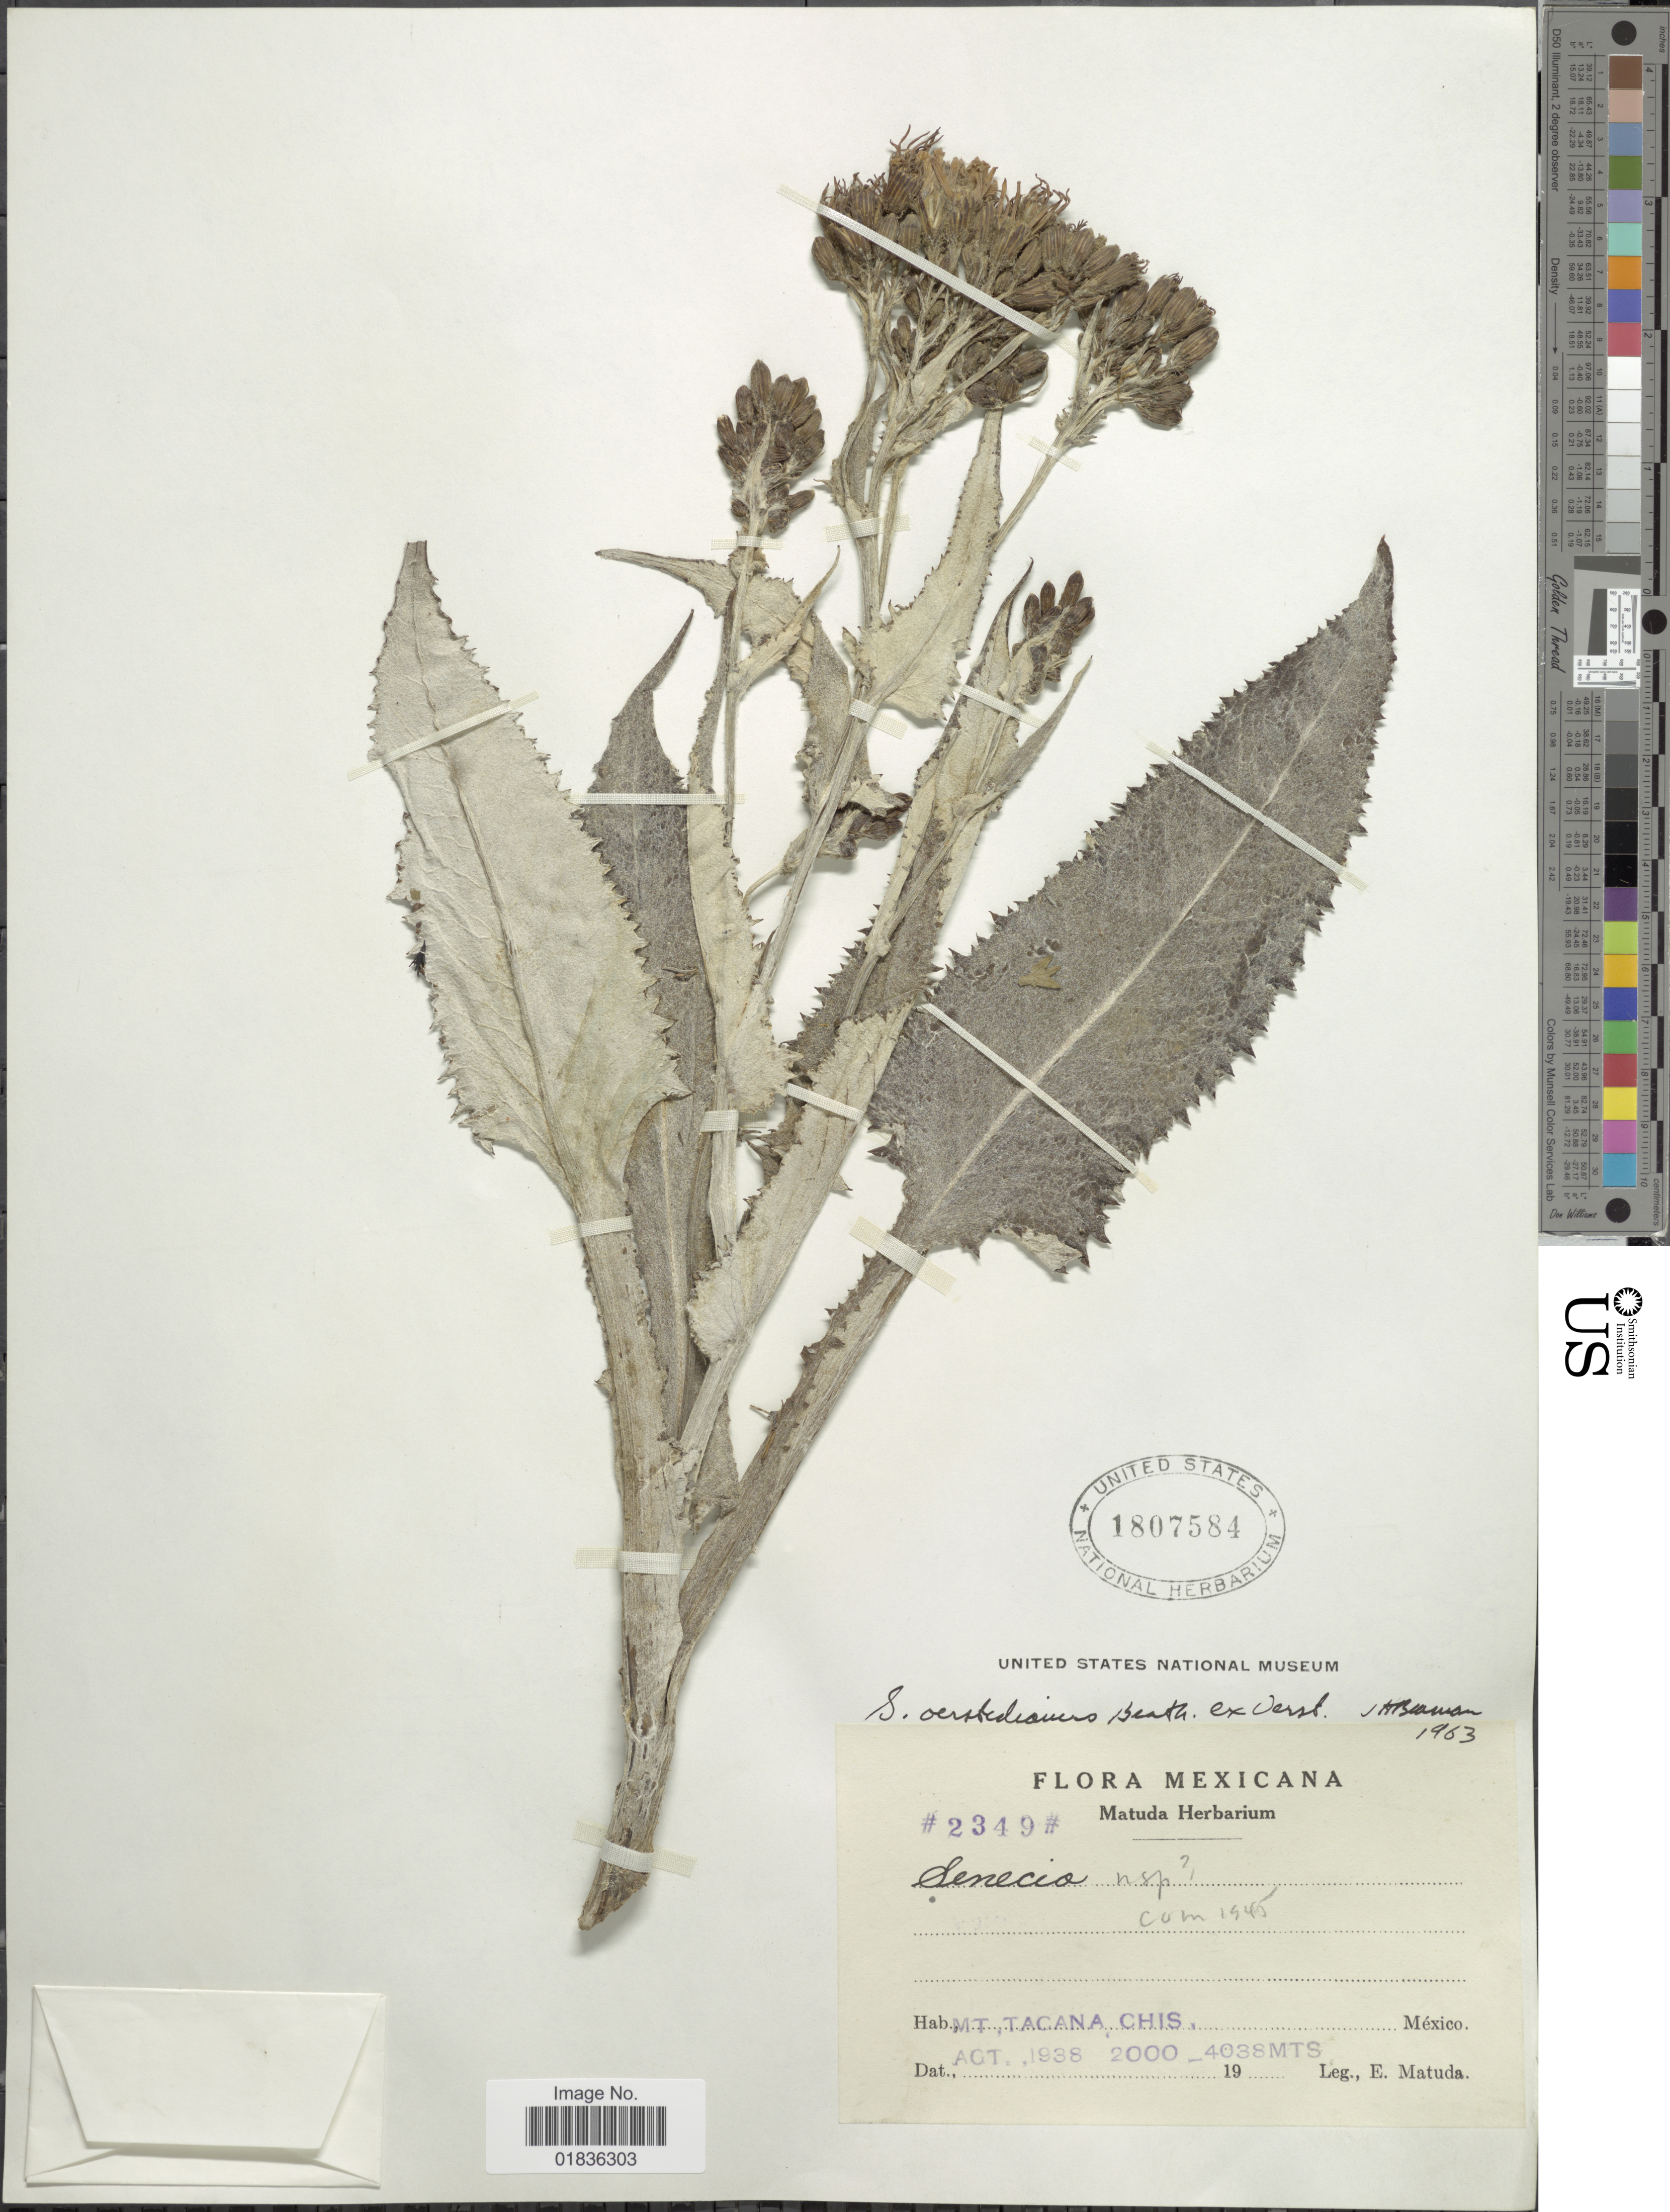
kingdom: Plantae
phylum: Tracheophyta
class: Magnoliopsida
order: Asterales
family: Asteraceae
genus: Senecio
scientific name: Senecio oerstedianus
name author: Benth.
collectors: E. Matuda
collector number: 2349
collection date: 1938-08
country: Mexico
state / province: Chiapas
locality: Mt. Tacana Chis.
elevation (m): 2000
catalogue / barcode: US 1807584